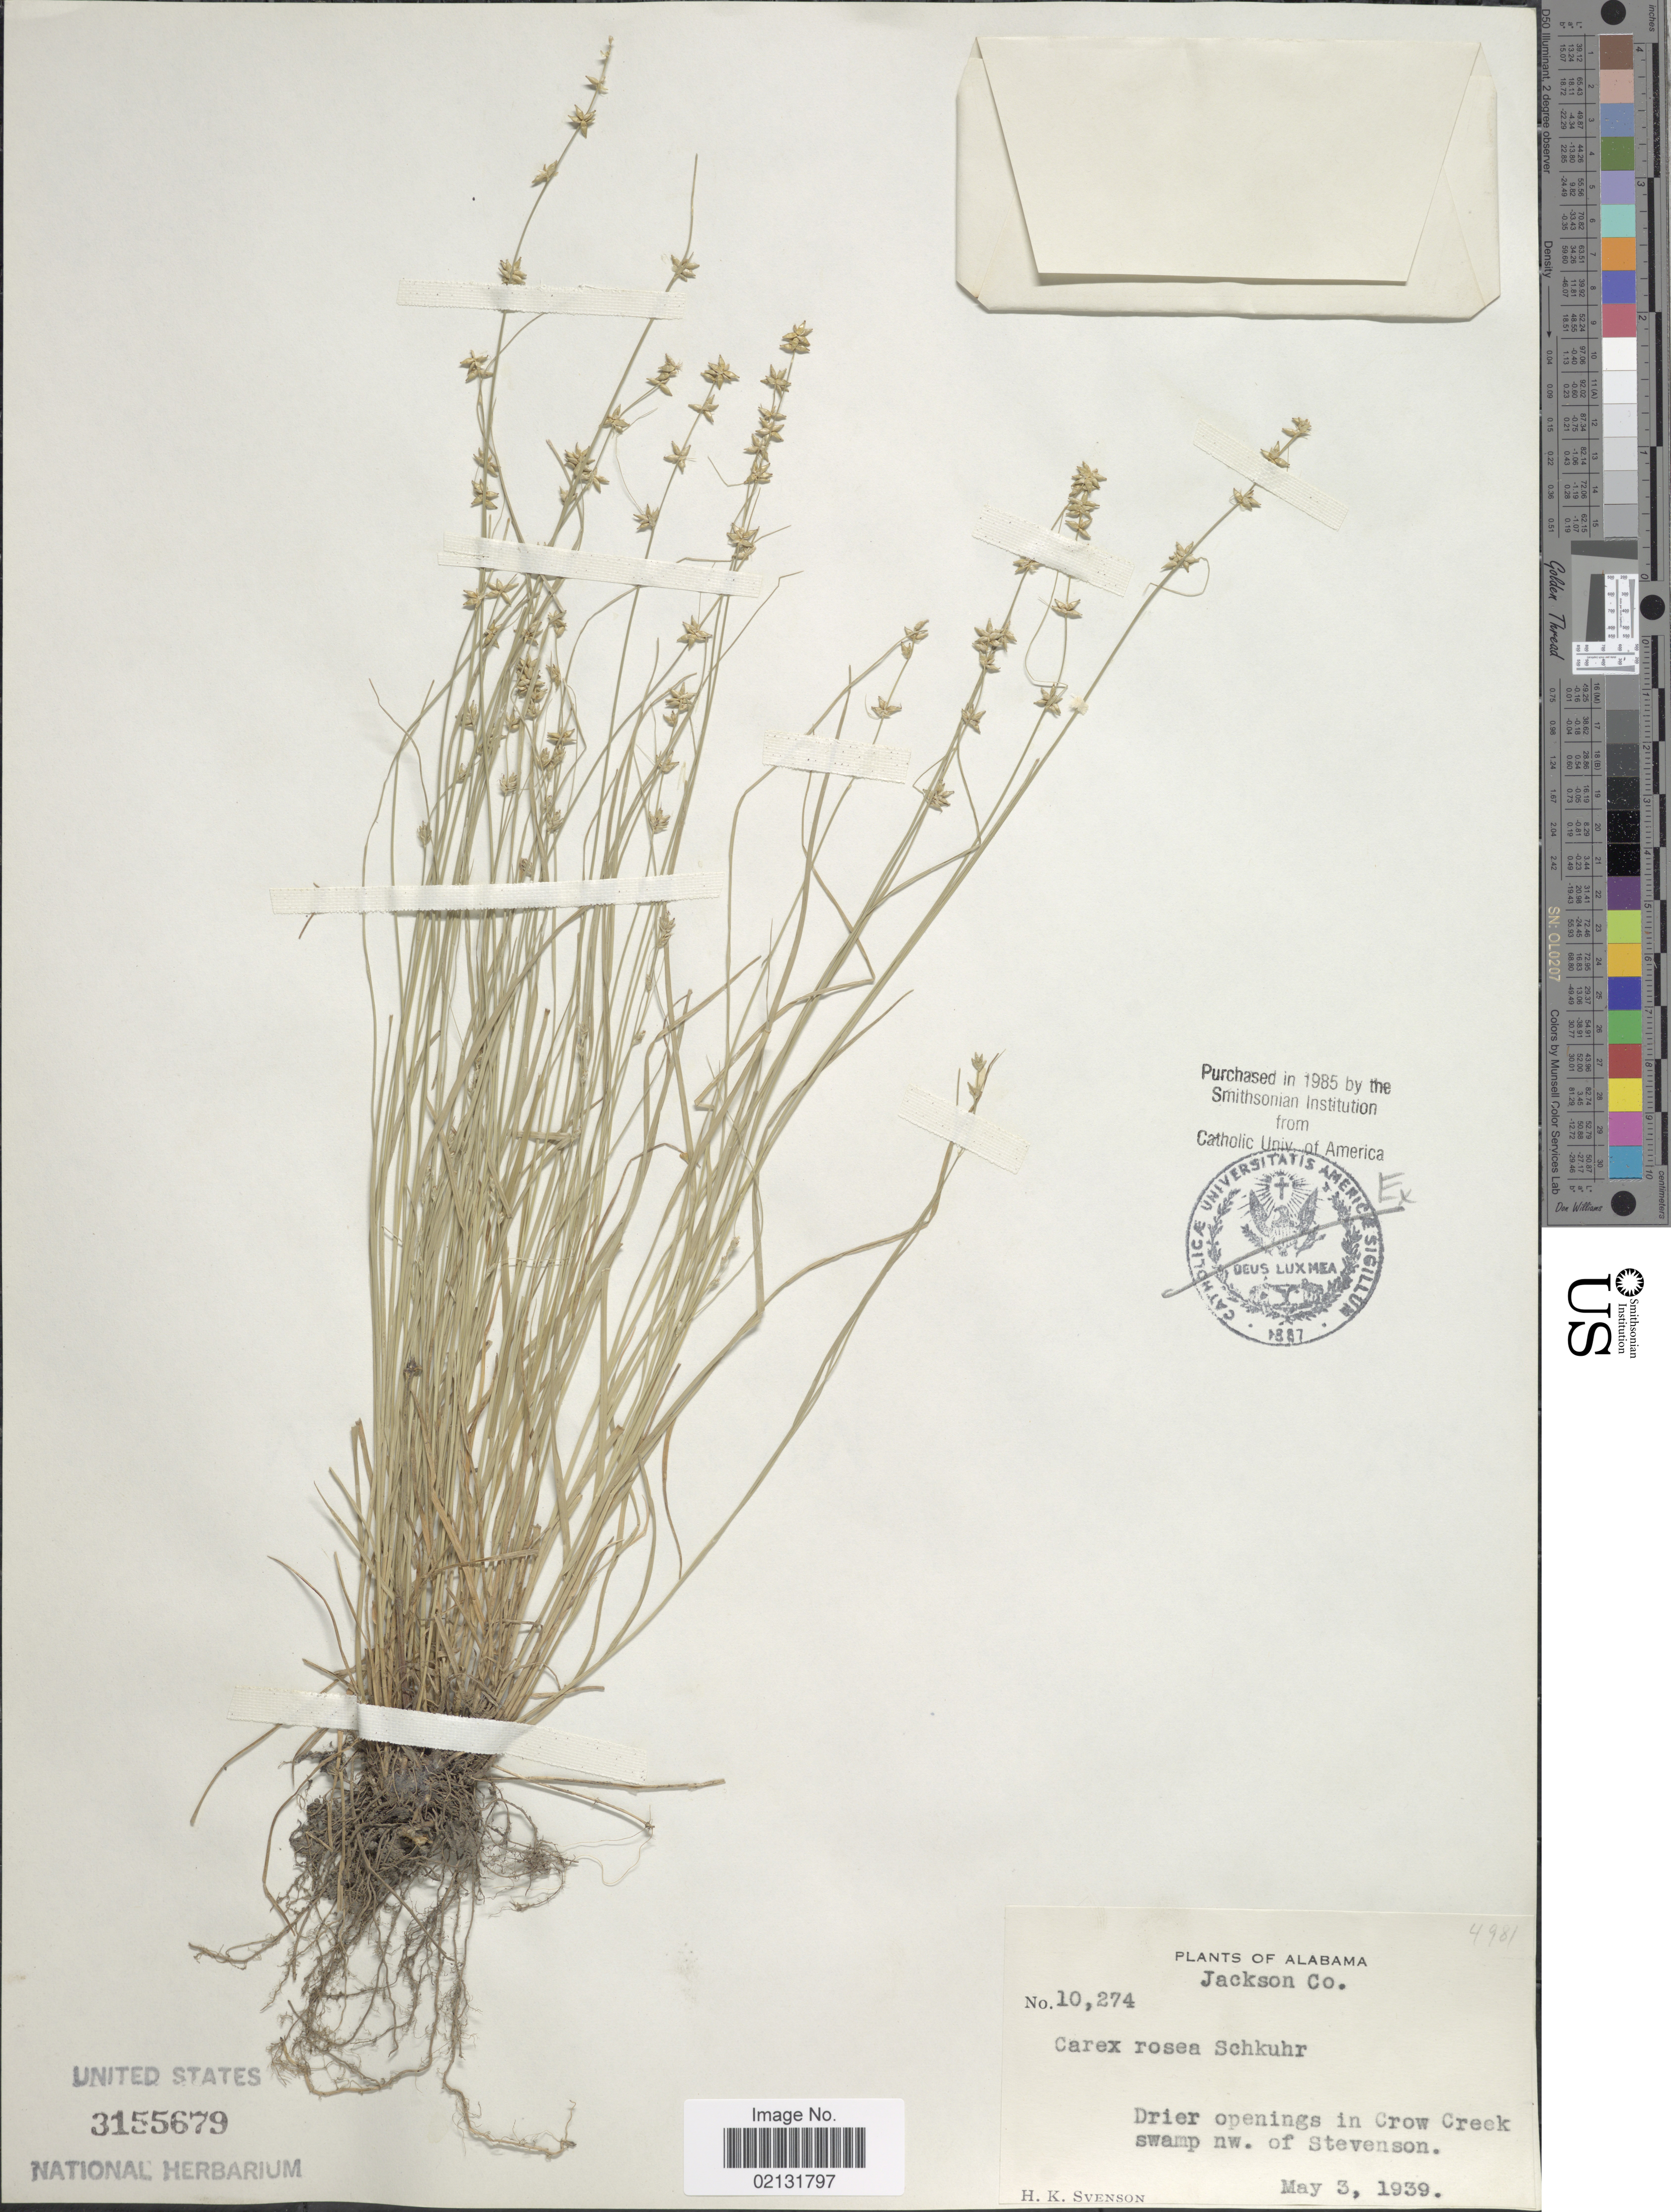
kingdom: Plantae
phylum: Tracheophyta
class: Liliopsida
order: Poales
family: Cyperaceae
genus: Carex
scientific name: Carex rosea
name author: Willd.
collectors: H. K. Svenson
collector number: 10274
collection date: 1939-05-03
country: United States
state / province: Alabama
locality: Jackson Co., drier openings in Crow Creek swamp nw. of Stevenson.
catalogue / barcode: US 3155679